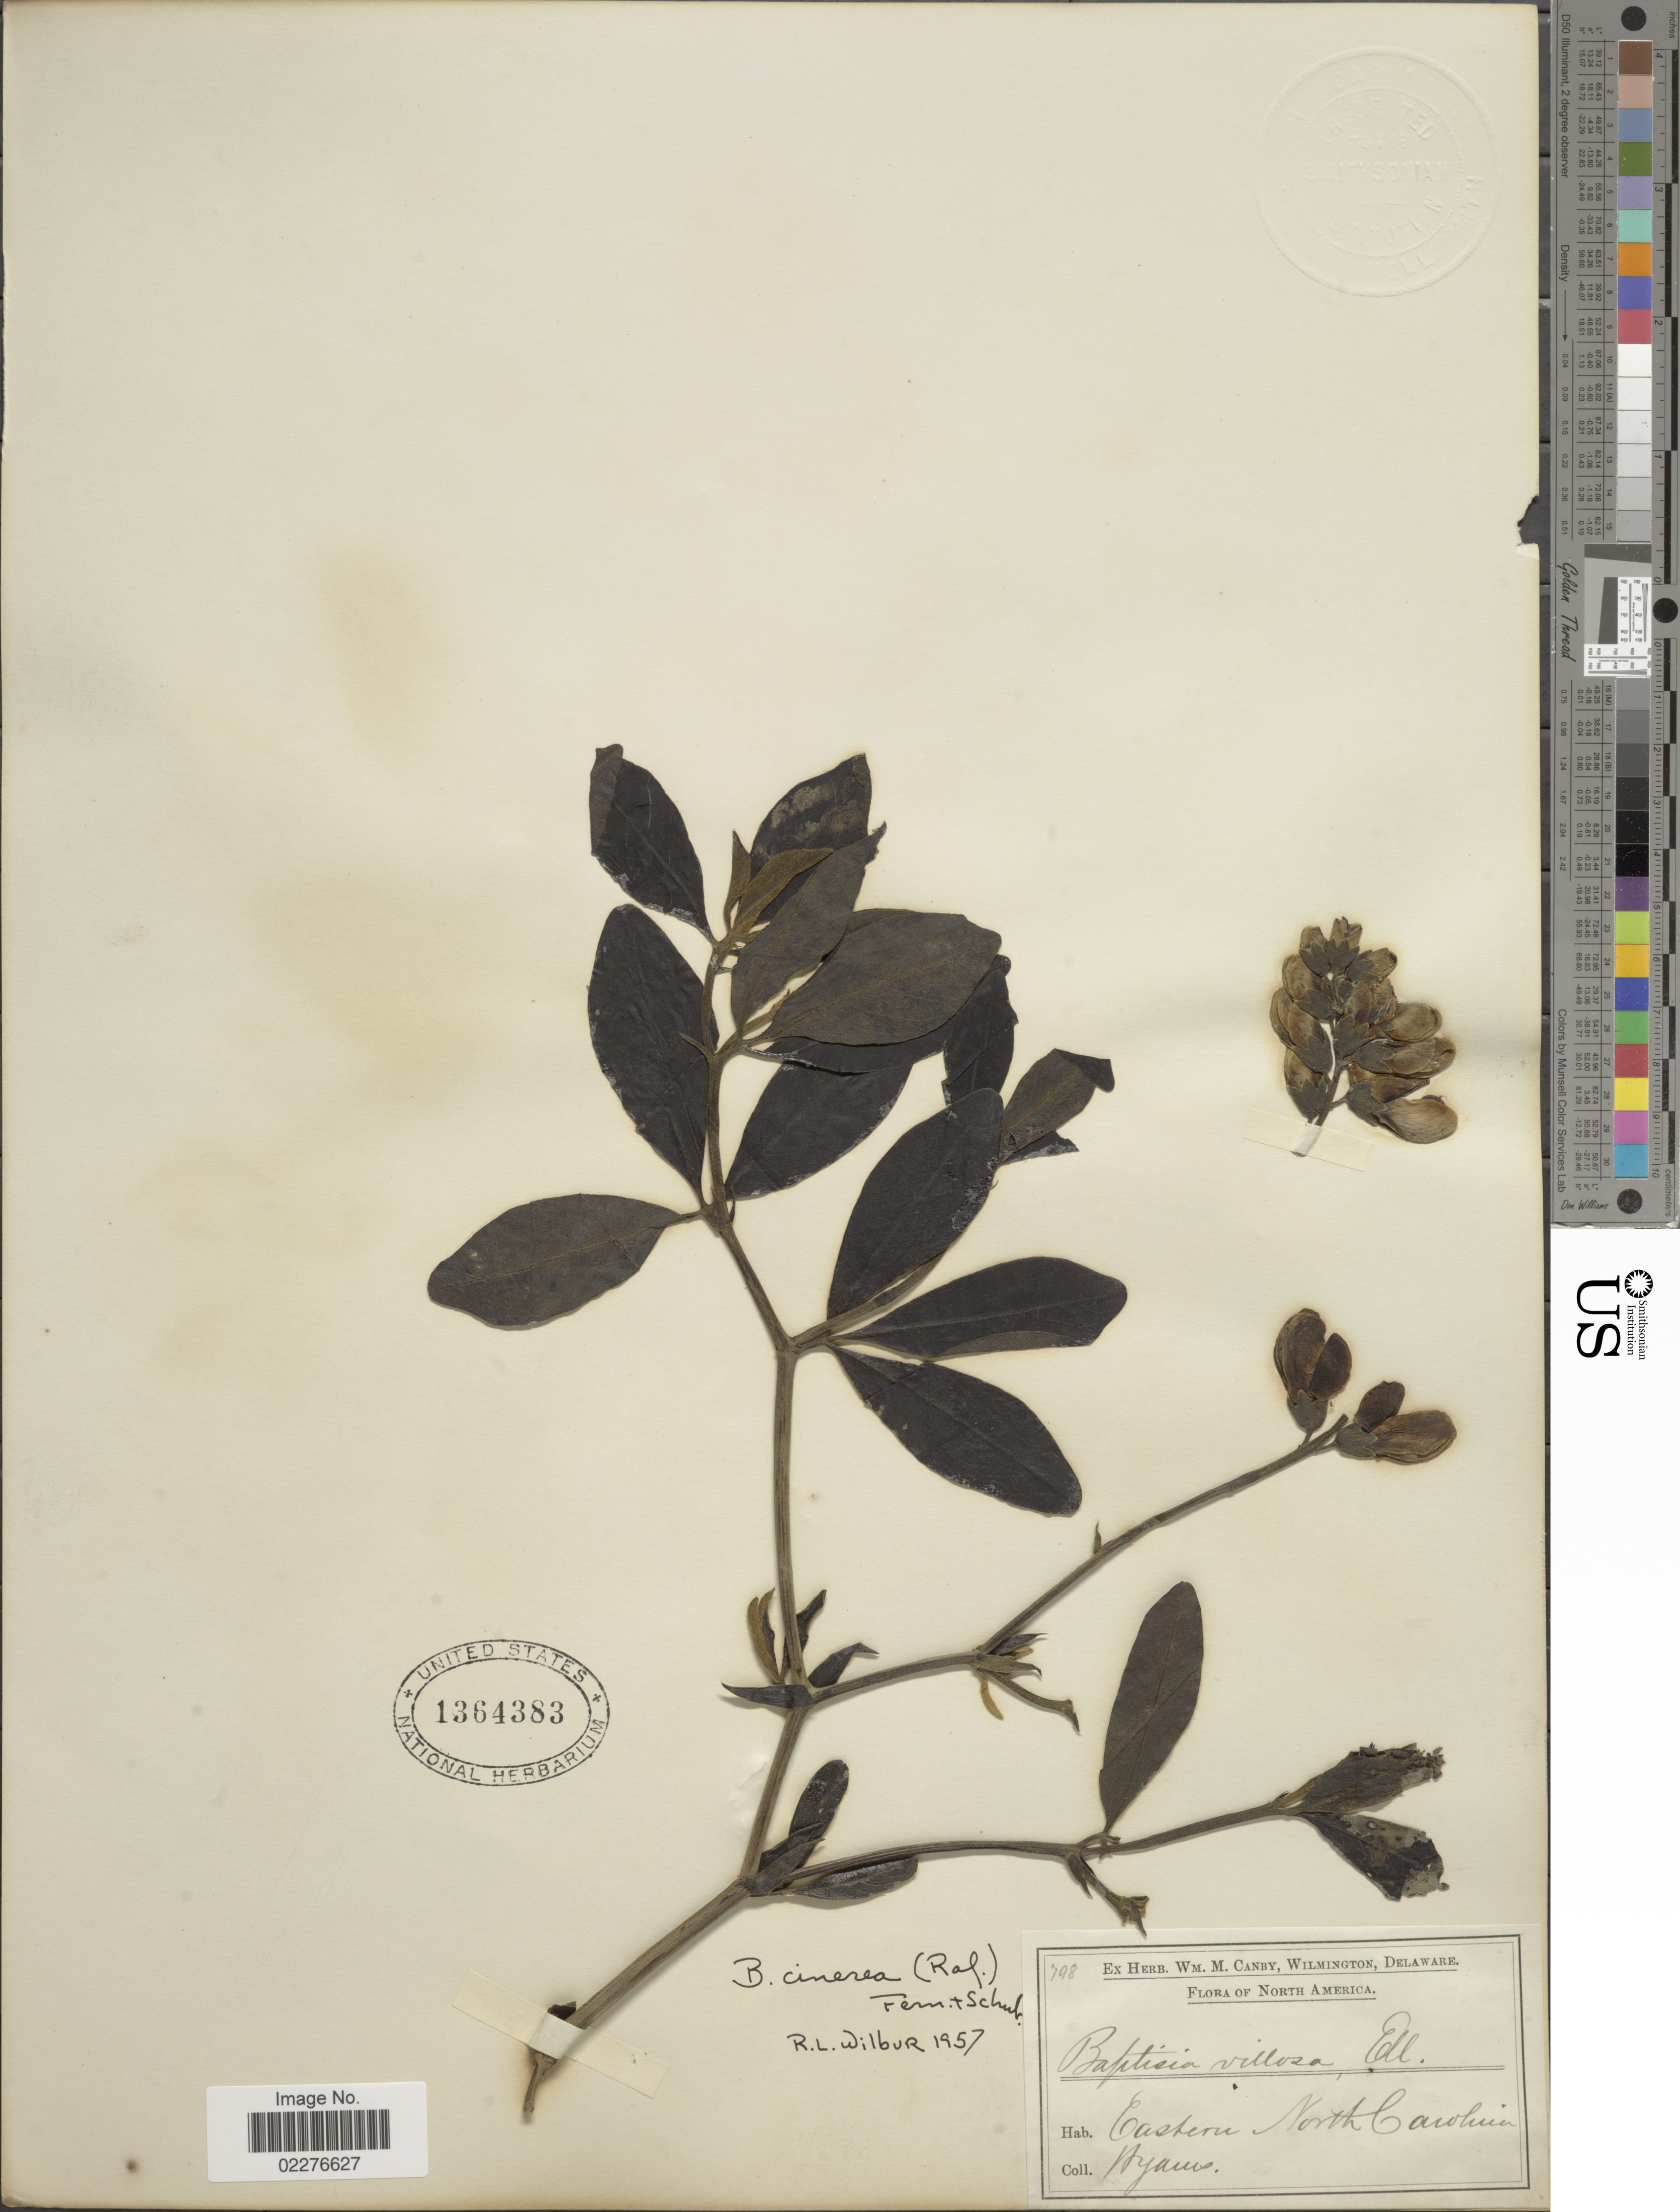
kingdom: Plantae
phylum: Tracheophyta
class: Magnoliopsida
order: Fabales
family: Fabaceae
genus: Baptisia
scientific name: Baptisia cinerea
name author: (Raf.) Fernald & B.G. Schub.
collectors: -. Hyams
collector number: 798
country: United States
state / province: North Carolina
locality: Eastern North Carolina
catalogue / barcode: US 1364383